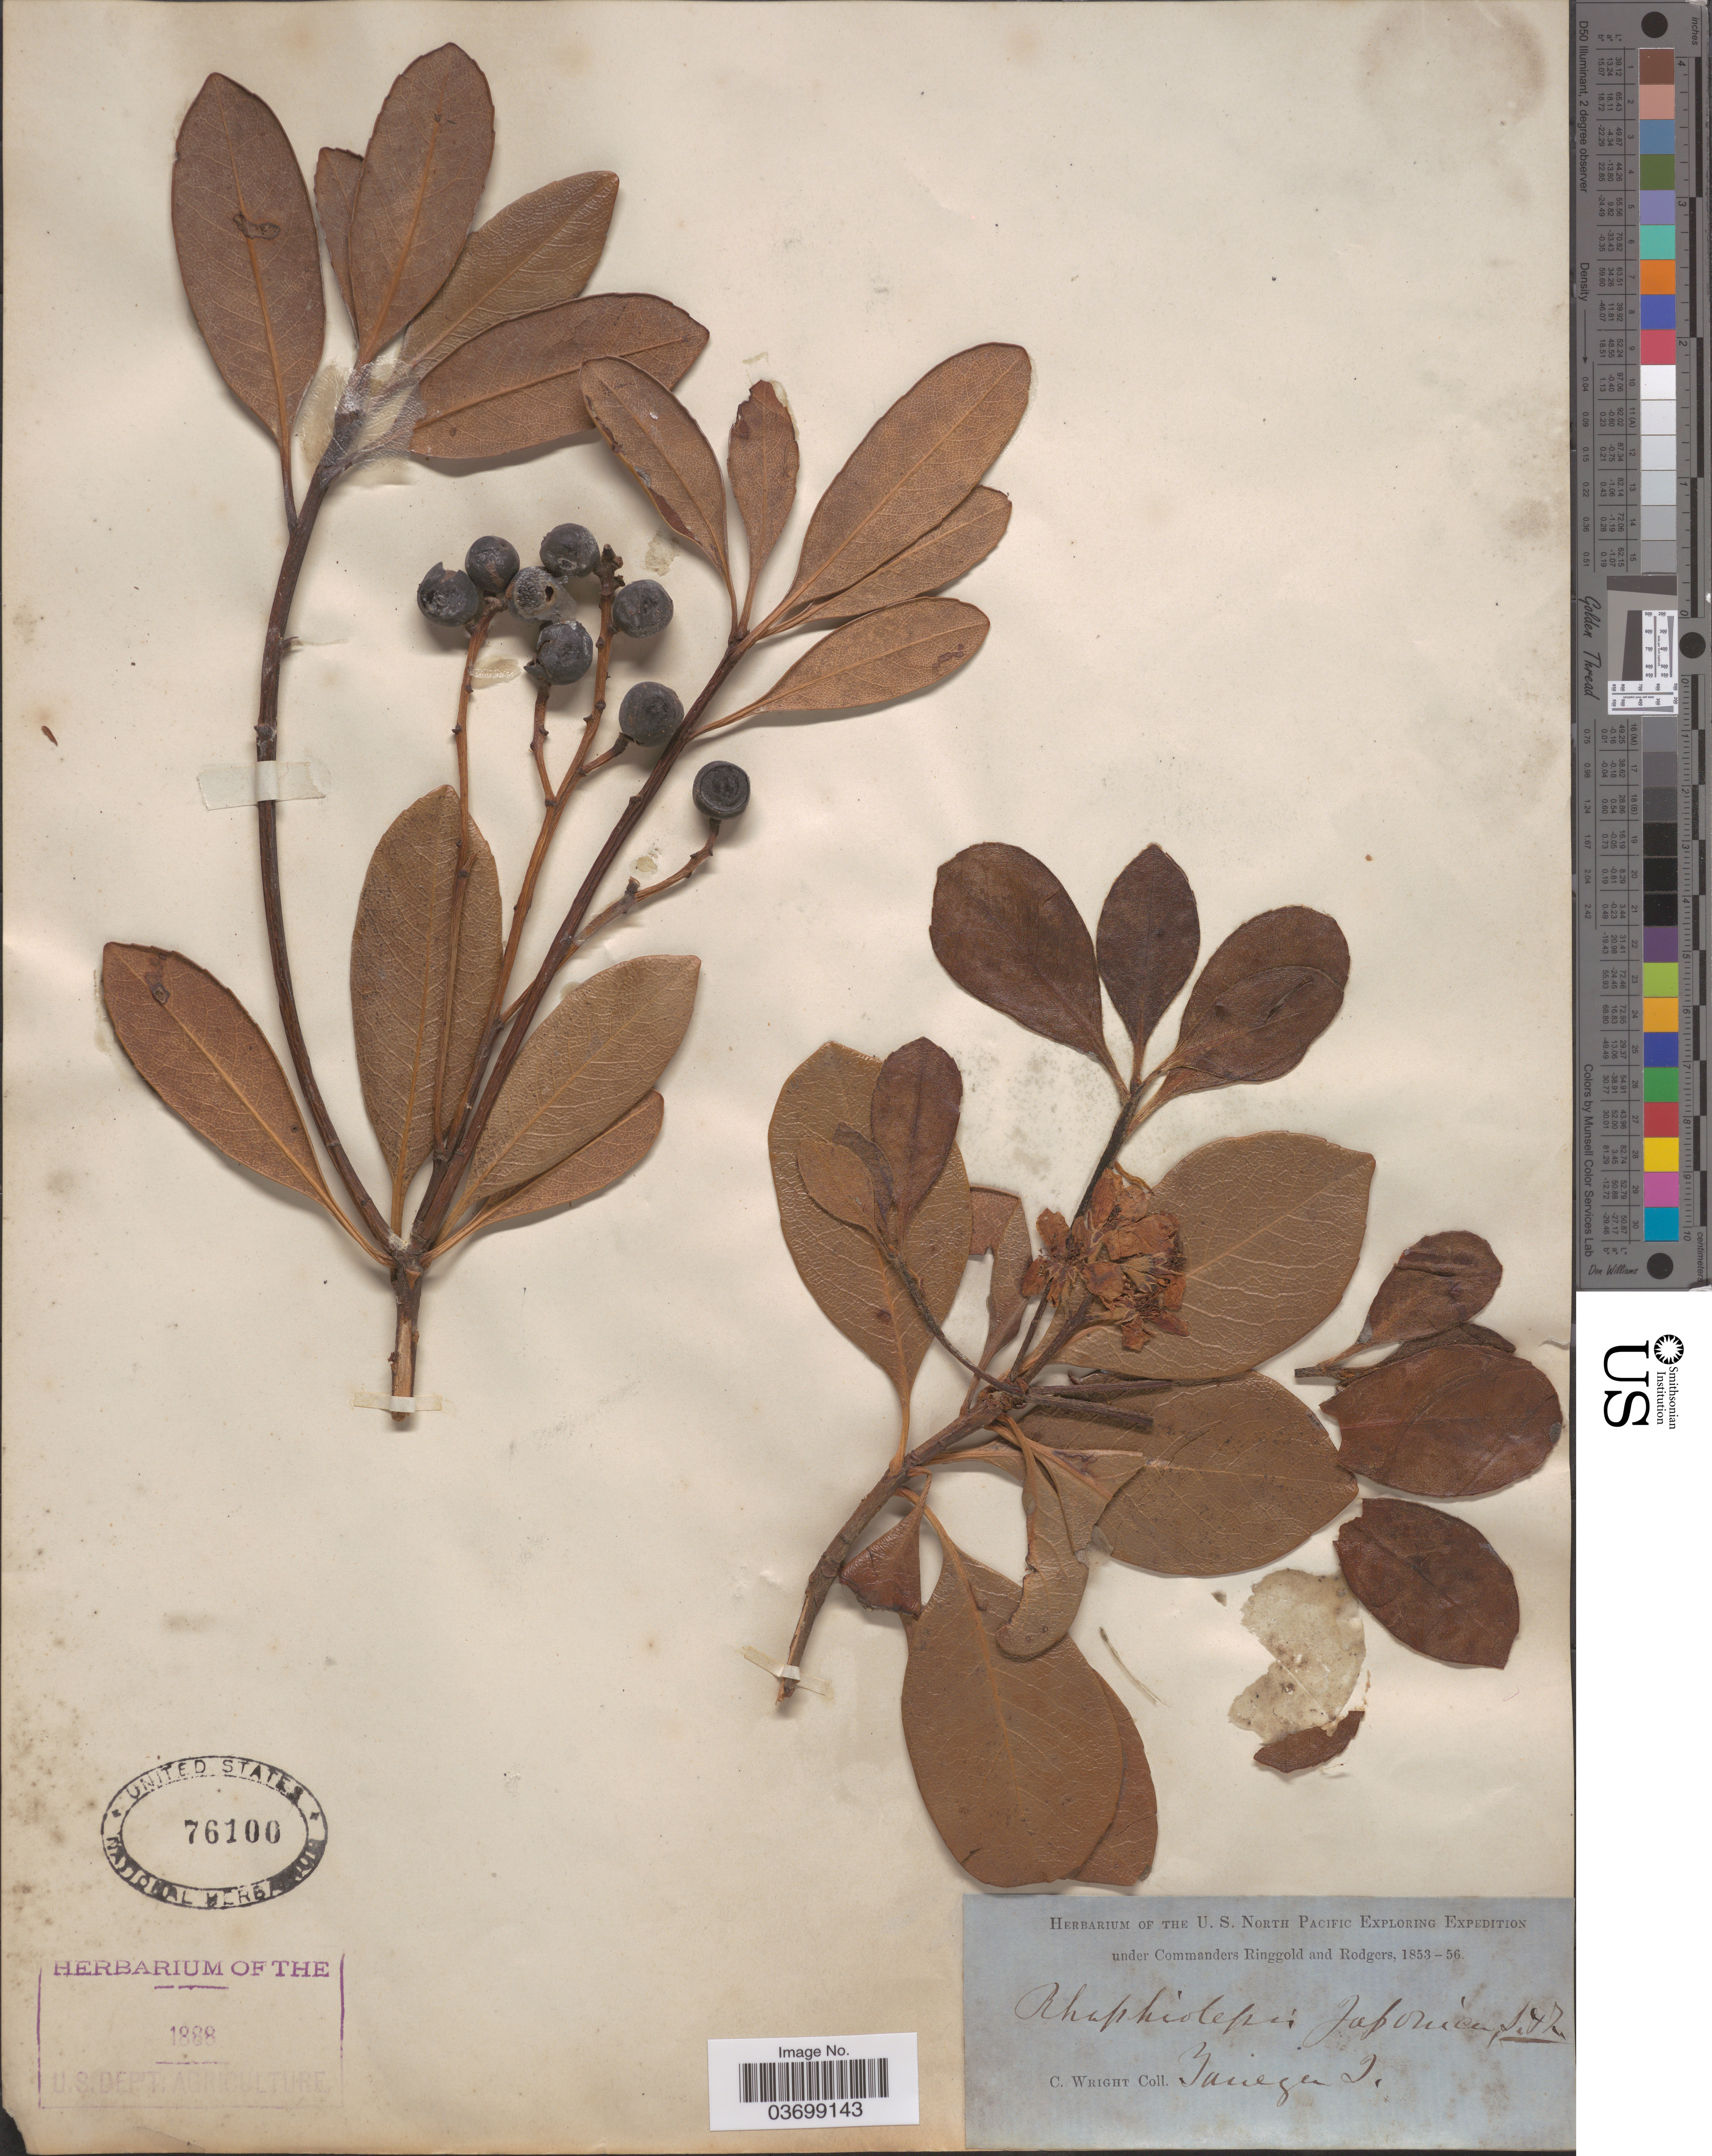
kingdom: Plantae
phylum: Tracheophyta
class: Magnoliopsida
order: Rosales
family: Rosaceae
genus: Rhaphiolepis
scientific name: Rhaphiolepis umbellata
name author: (Thunb.) Makino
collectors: C. Wright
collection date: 1853/1856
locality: [illegible text].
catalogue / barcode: US 76100